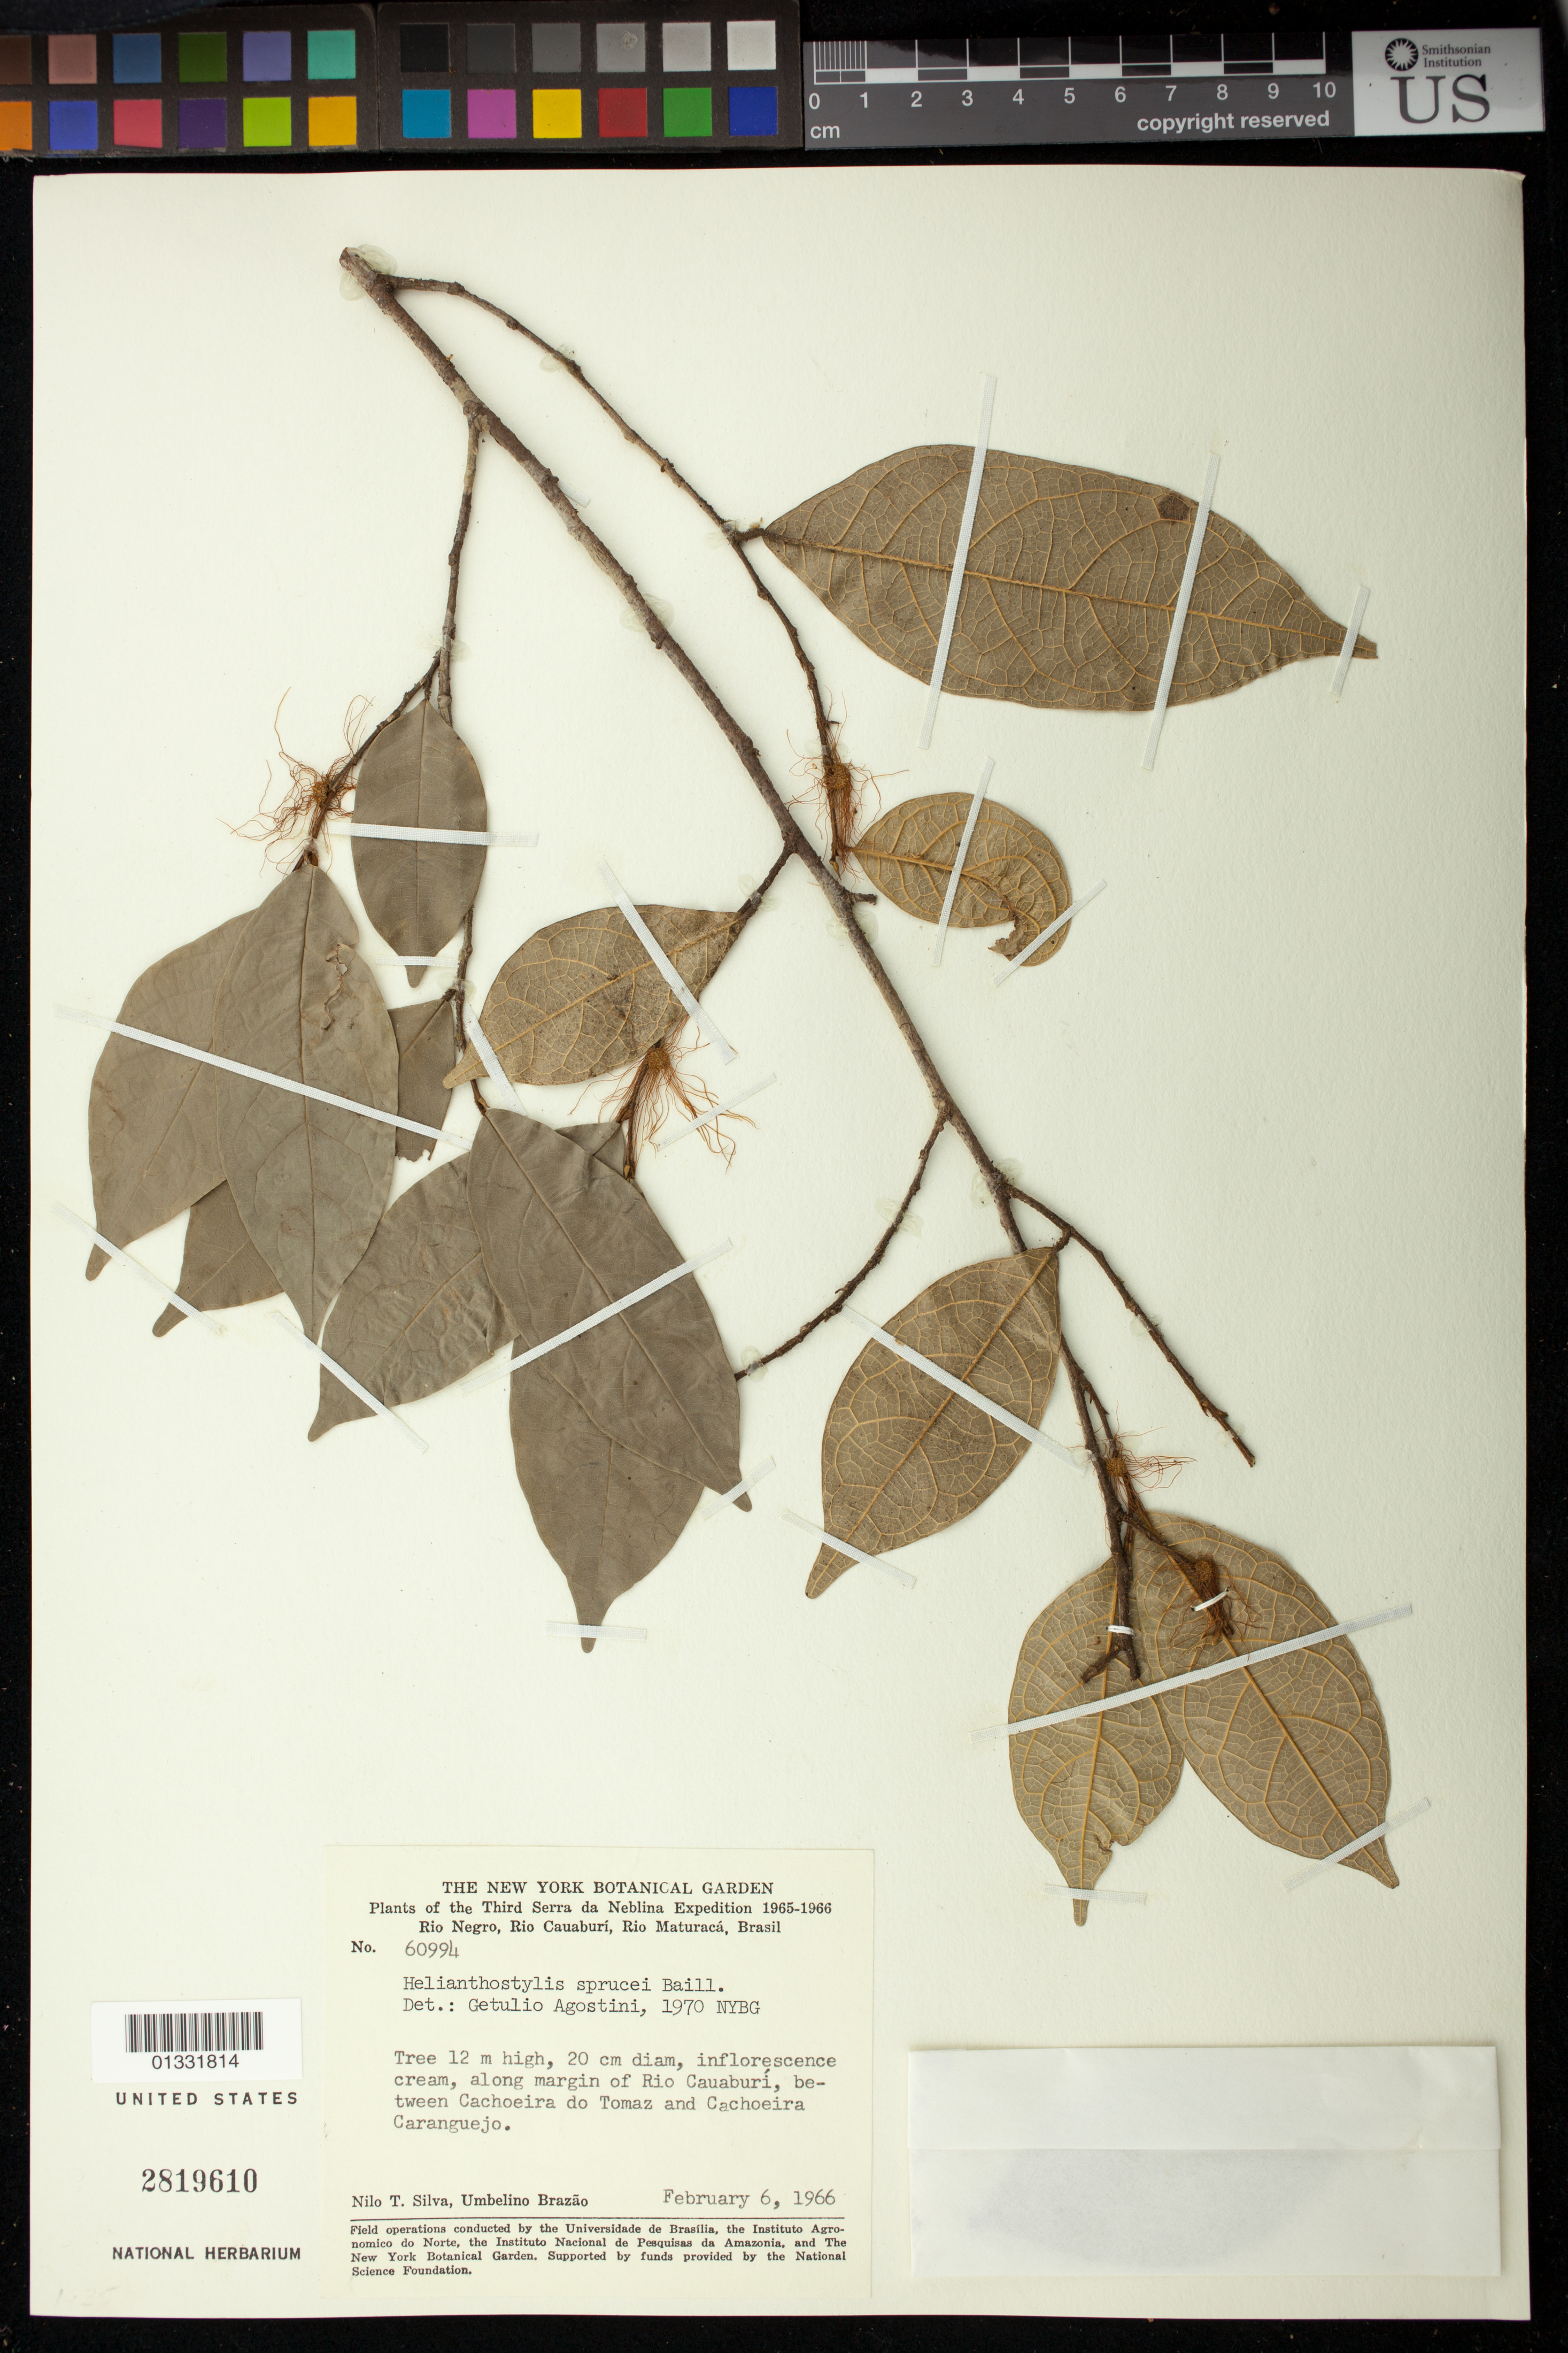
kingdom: Plantae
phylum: Tracheophyta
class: Magnoliopsida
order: Rosales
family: Moraceae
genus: Brosimum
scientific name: Brosimum sprucei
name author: (Baill.) E. M. Gardner & Zerega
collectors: N. T. Silva & U. Brazão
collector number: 60994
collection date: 1966-02-06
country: Brazil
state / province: Amazonas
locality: Margin of Rio Cauaburí, between Cachoeira do Tomaz and Cachoeira Caranguejo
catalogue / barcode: US 2819610